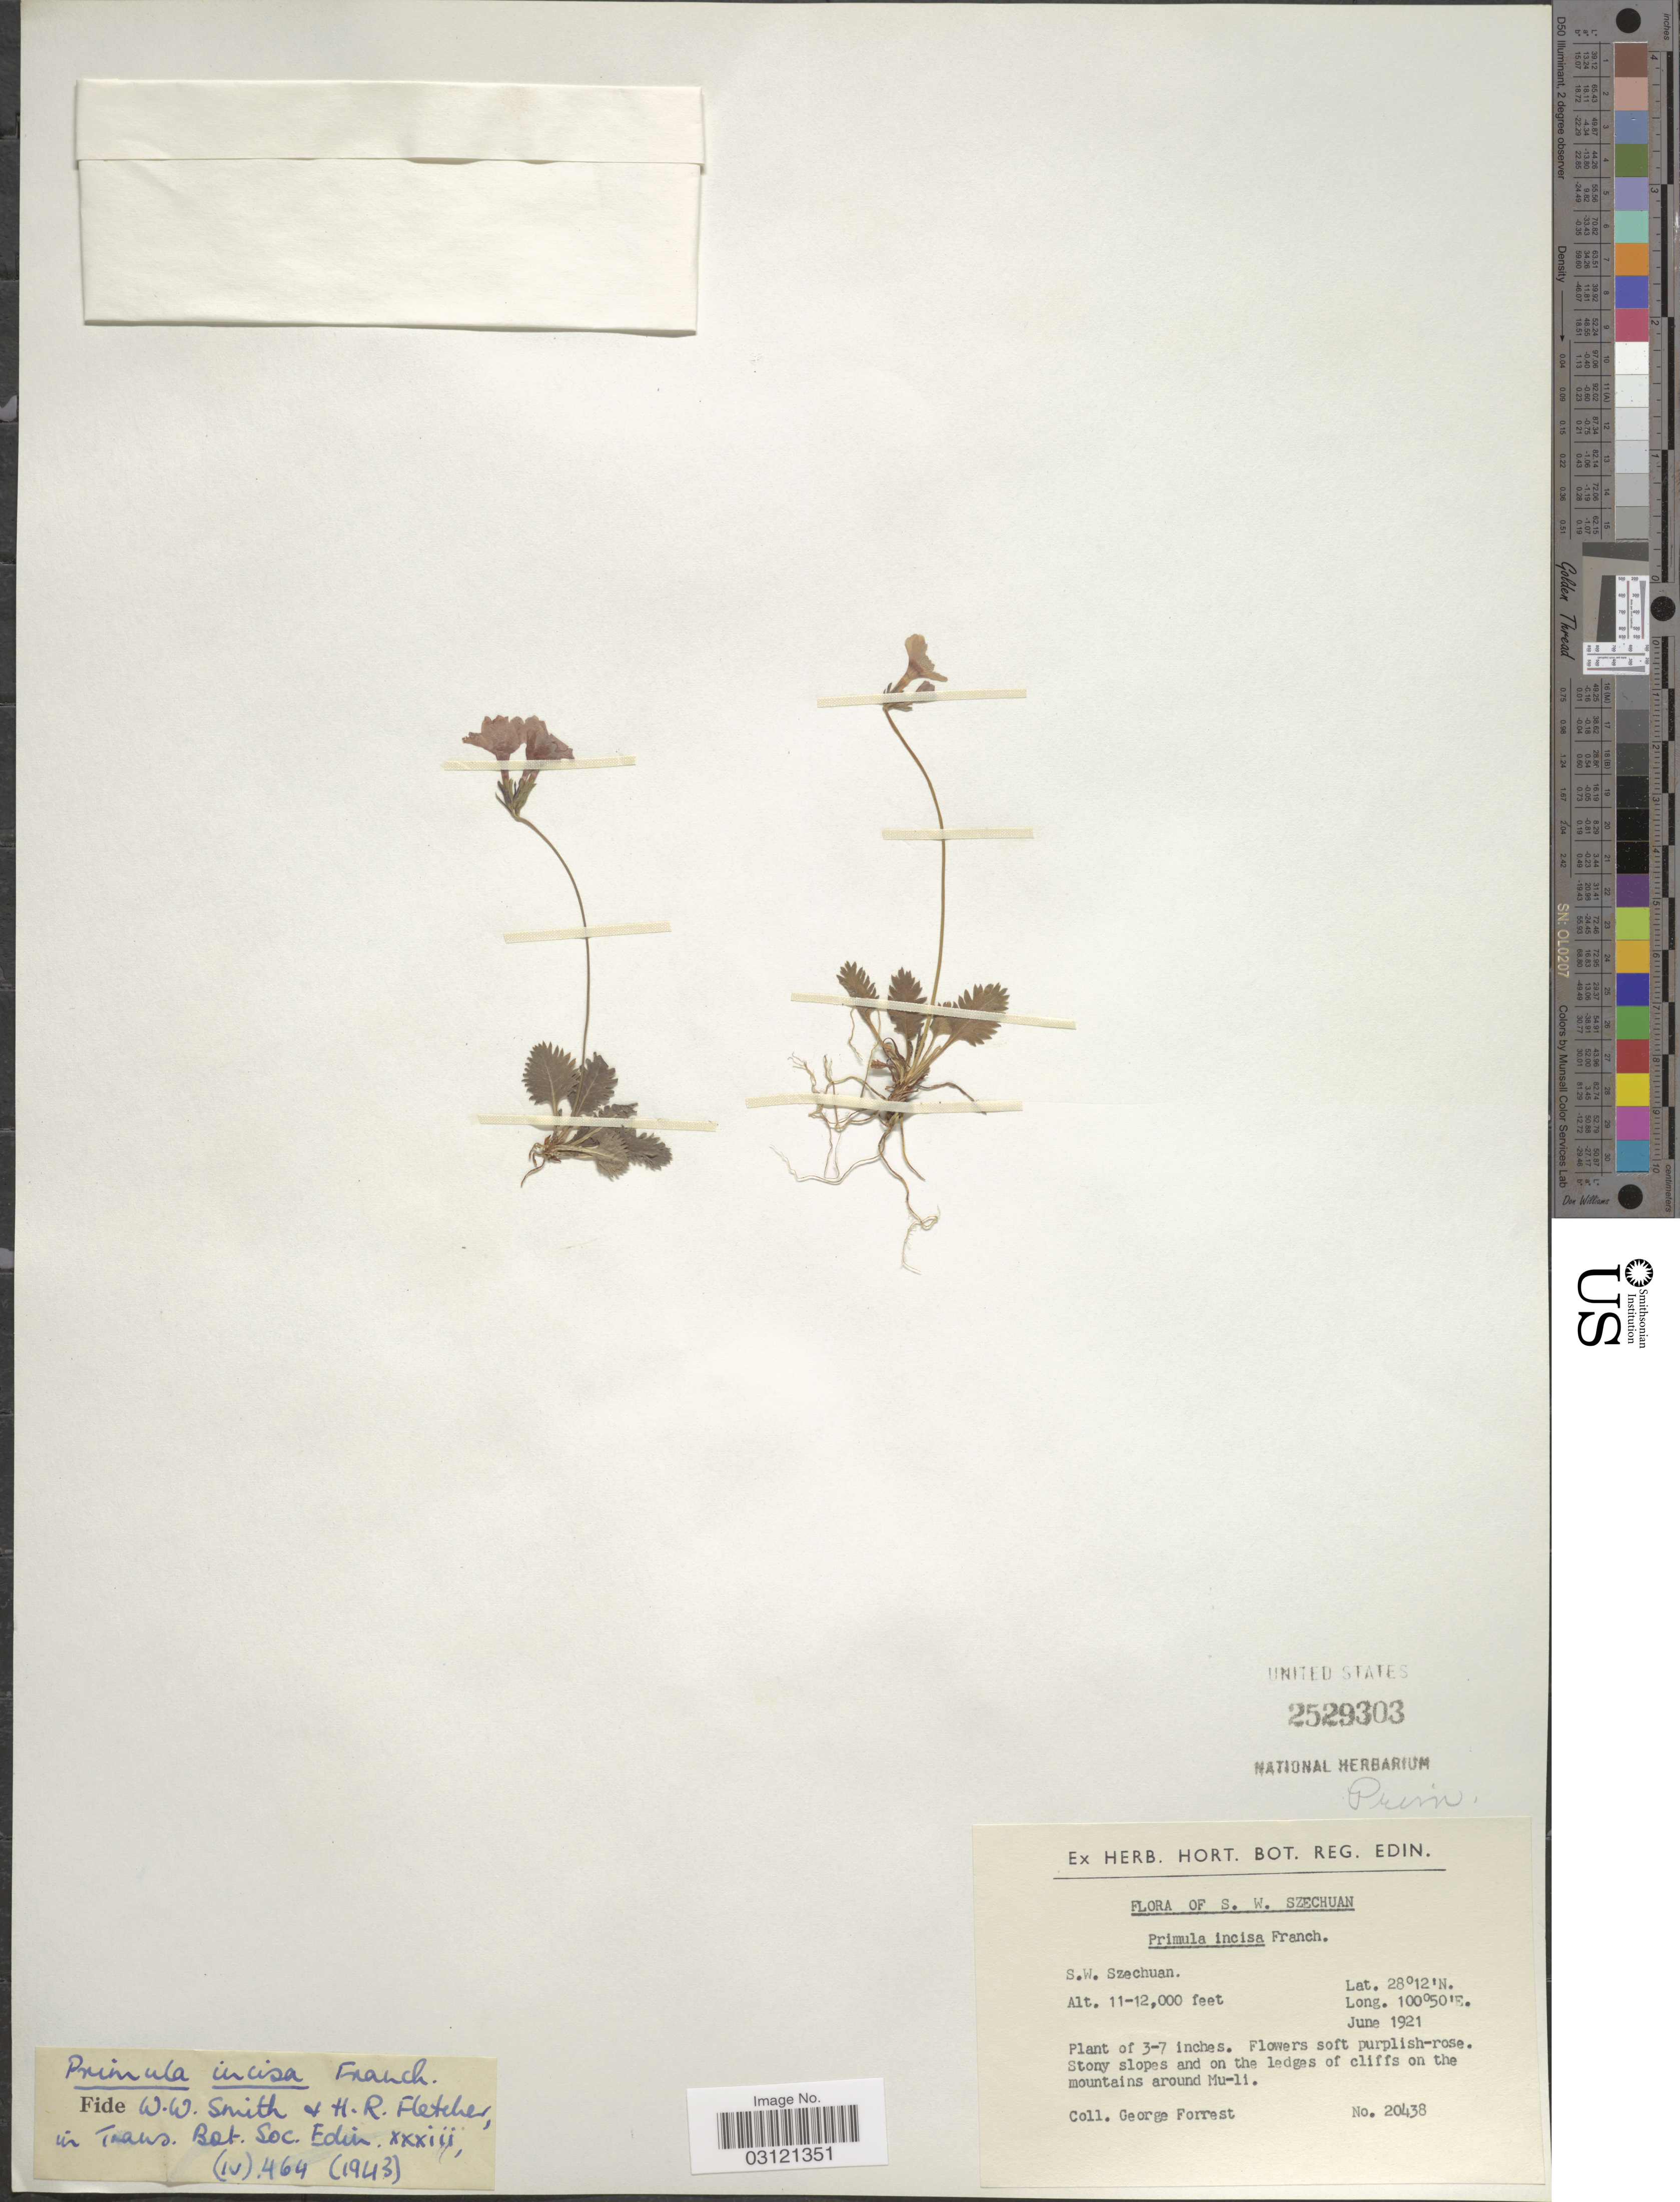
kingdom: Plantae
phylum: Tracheophyta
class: Magnoliopsida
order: Ericales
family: Primulaceae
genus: Primula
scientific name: Primula incisa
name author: Franch.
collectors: G. Forrest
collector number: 20438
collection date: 1921-06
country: China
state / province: Sichuan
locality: S. W. Szechuan, S.W. Szechuan.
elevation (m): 3353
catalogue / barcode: US 2529303